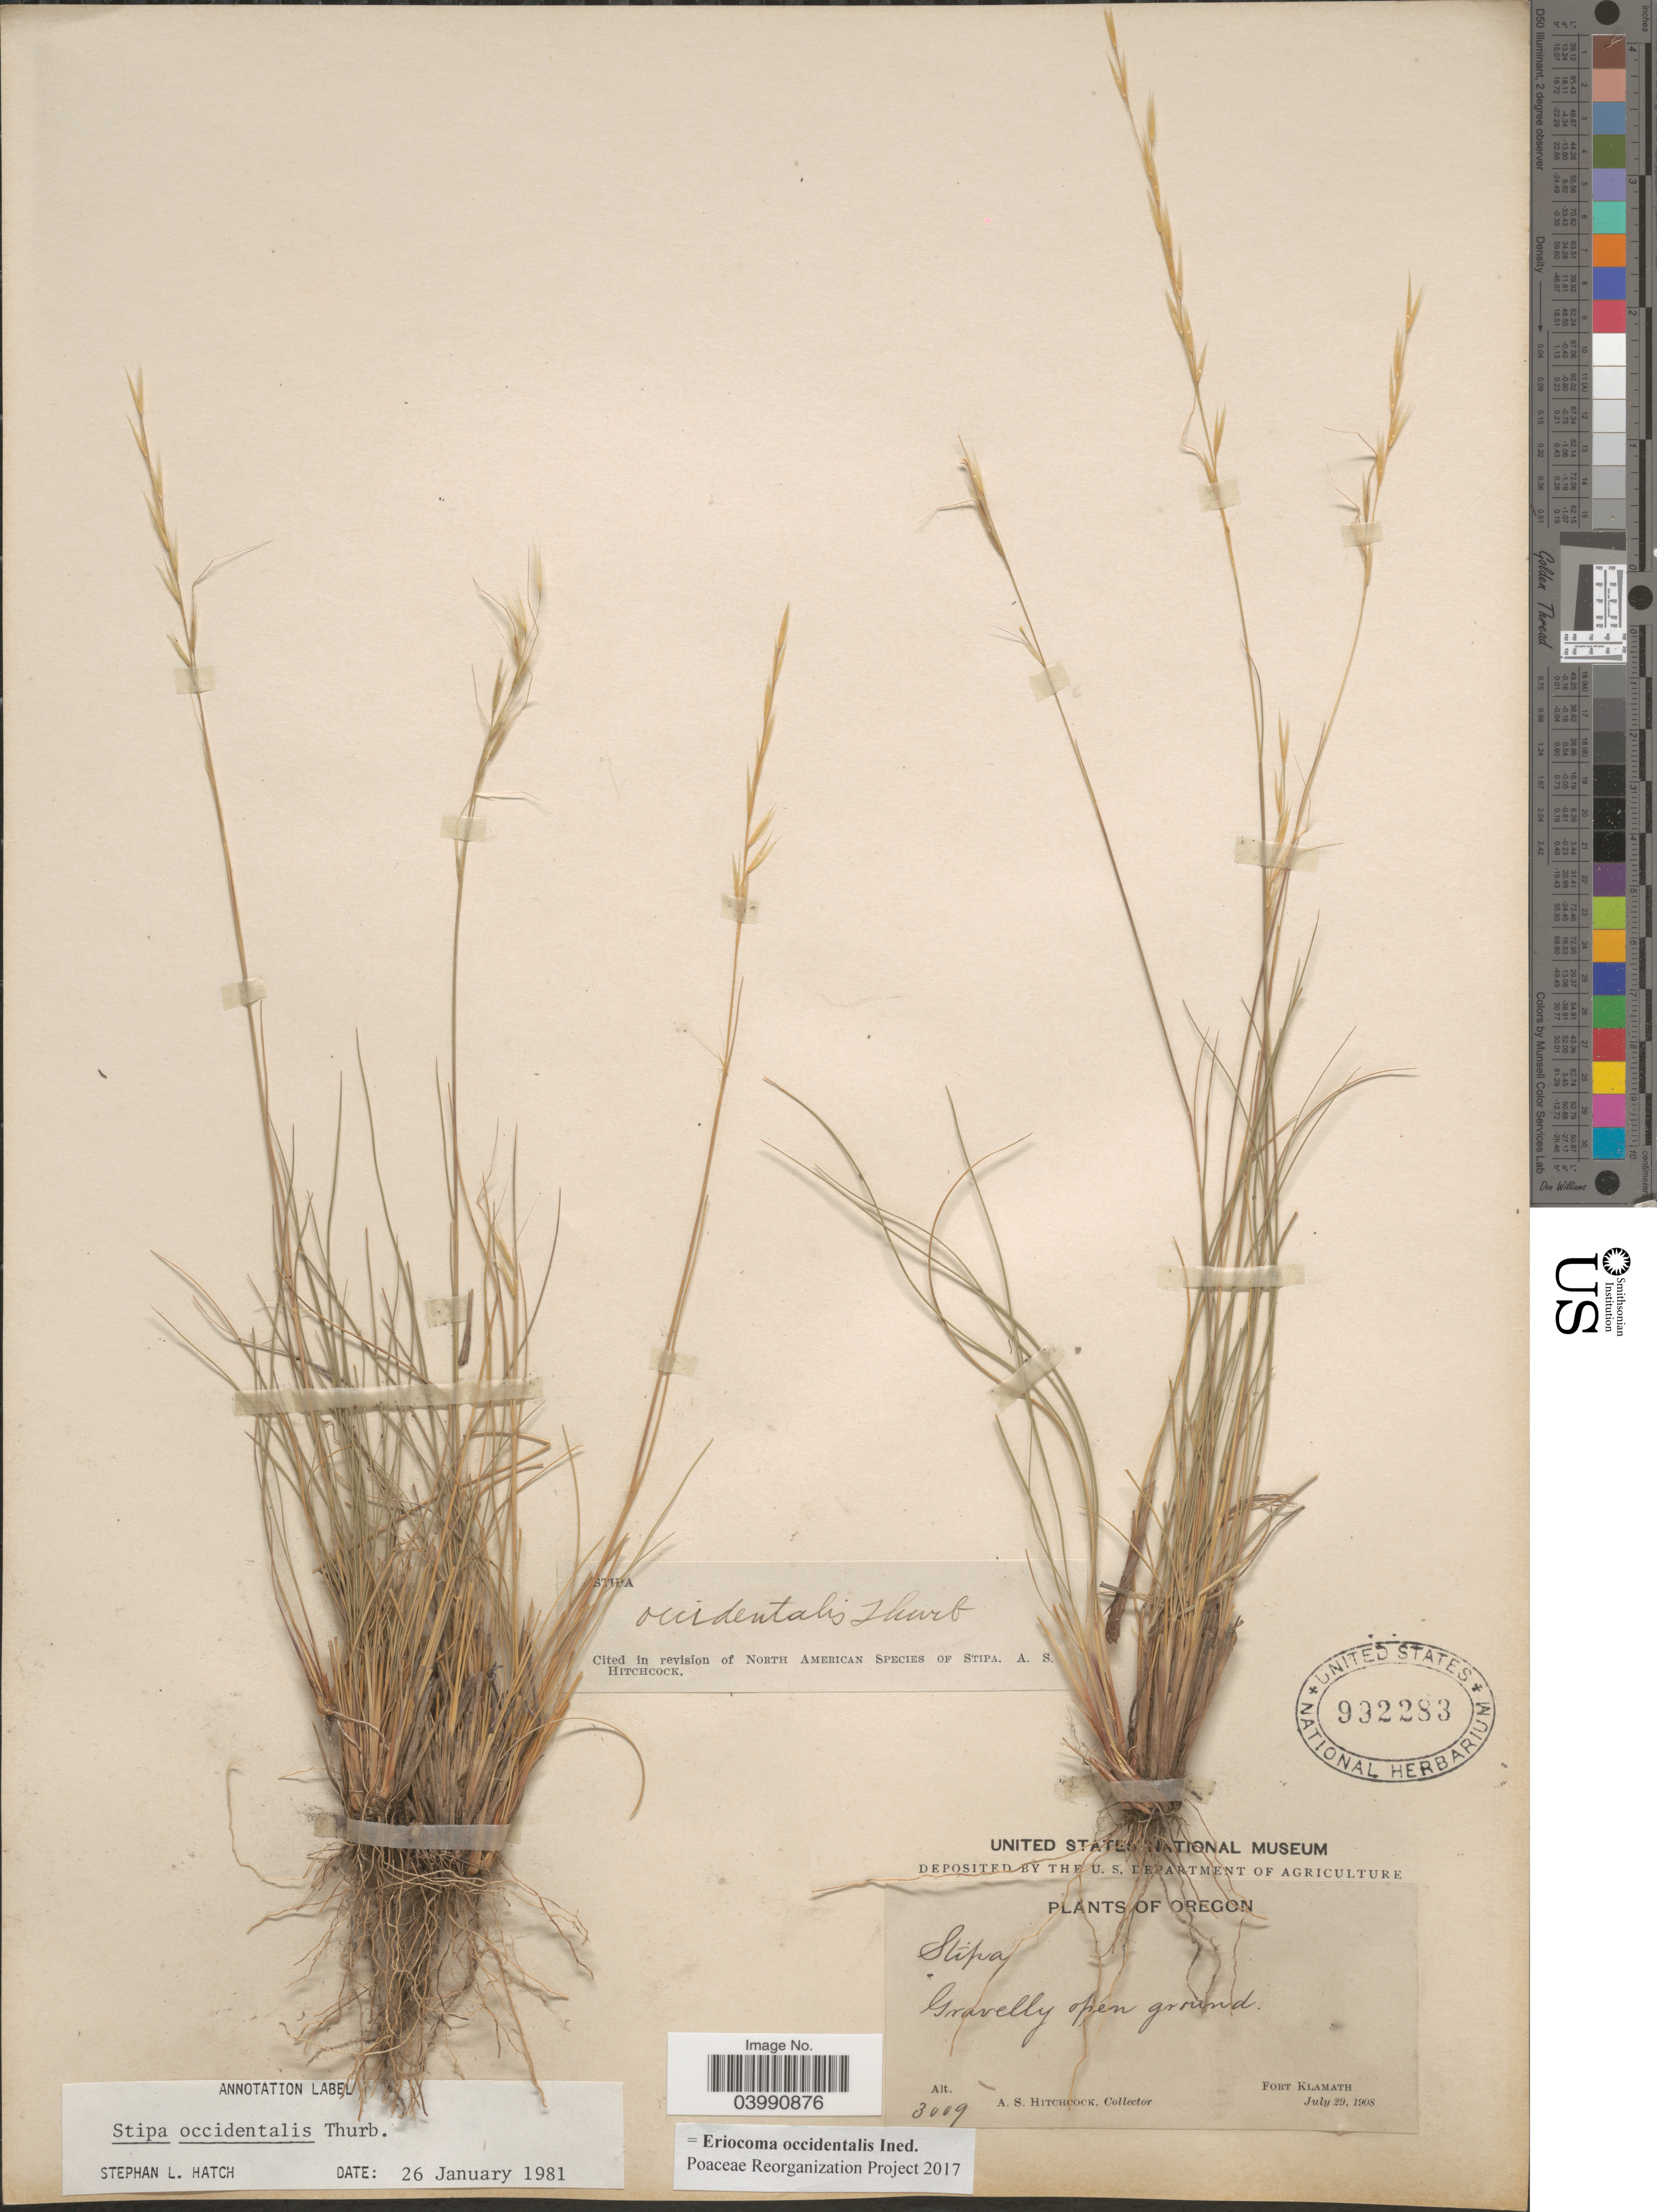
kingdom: Plantae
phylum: Tracheophyta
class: Liliopsida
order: Poales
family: Poaceae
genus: Eriocoma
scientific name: Eriocoma occidentalis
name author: (Thurb. ex S. Watson) Romasch.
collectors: A. S. Hitchcock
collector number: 3009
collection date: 1908-07-29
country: United States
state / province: Oregon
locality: Fort Klamath.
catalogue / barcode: US 992283